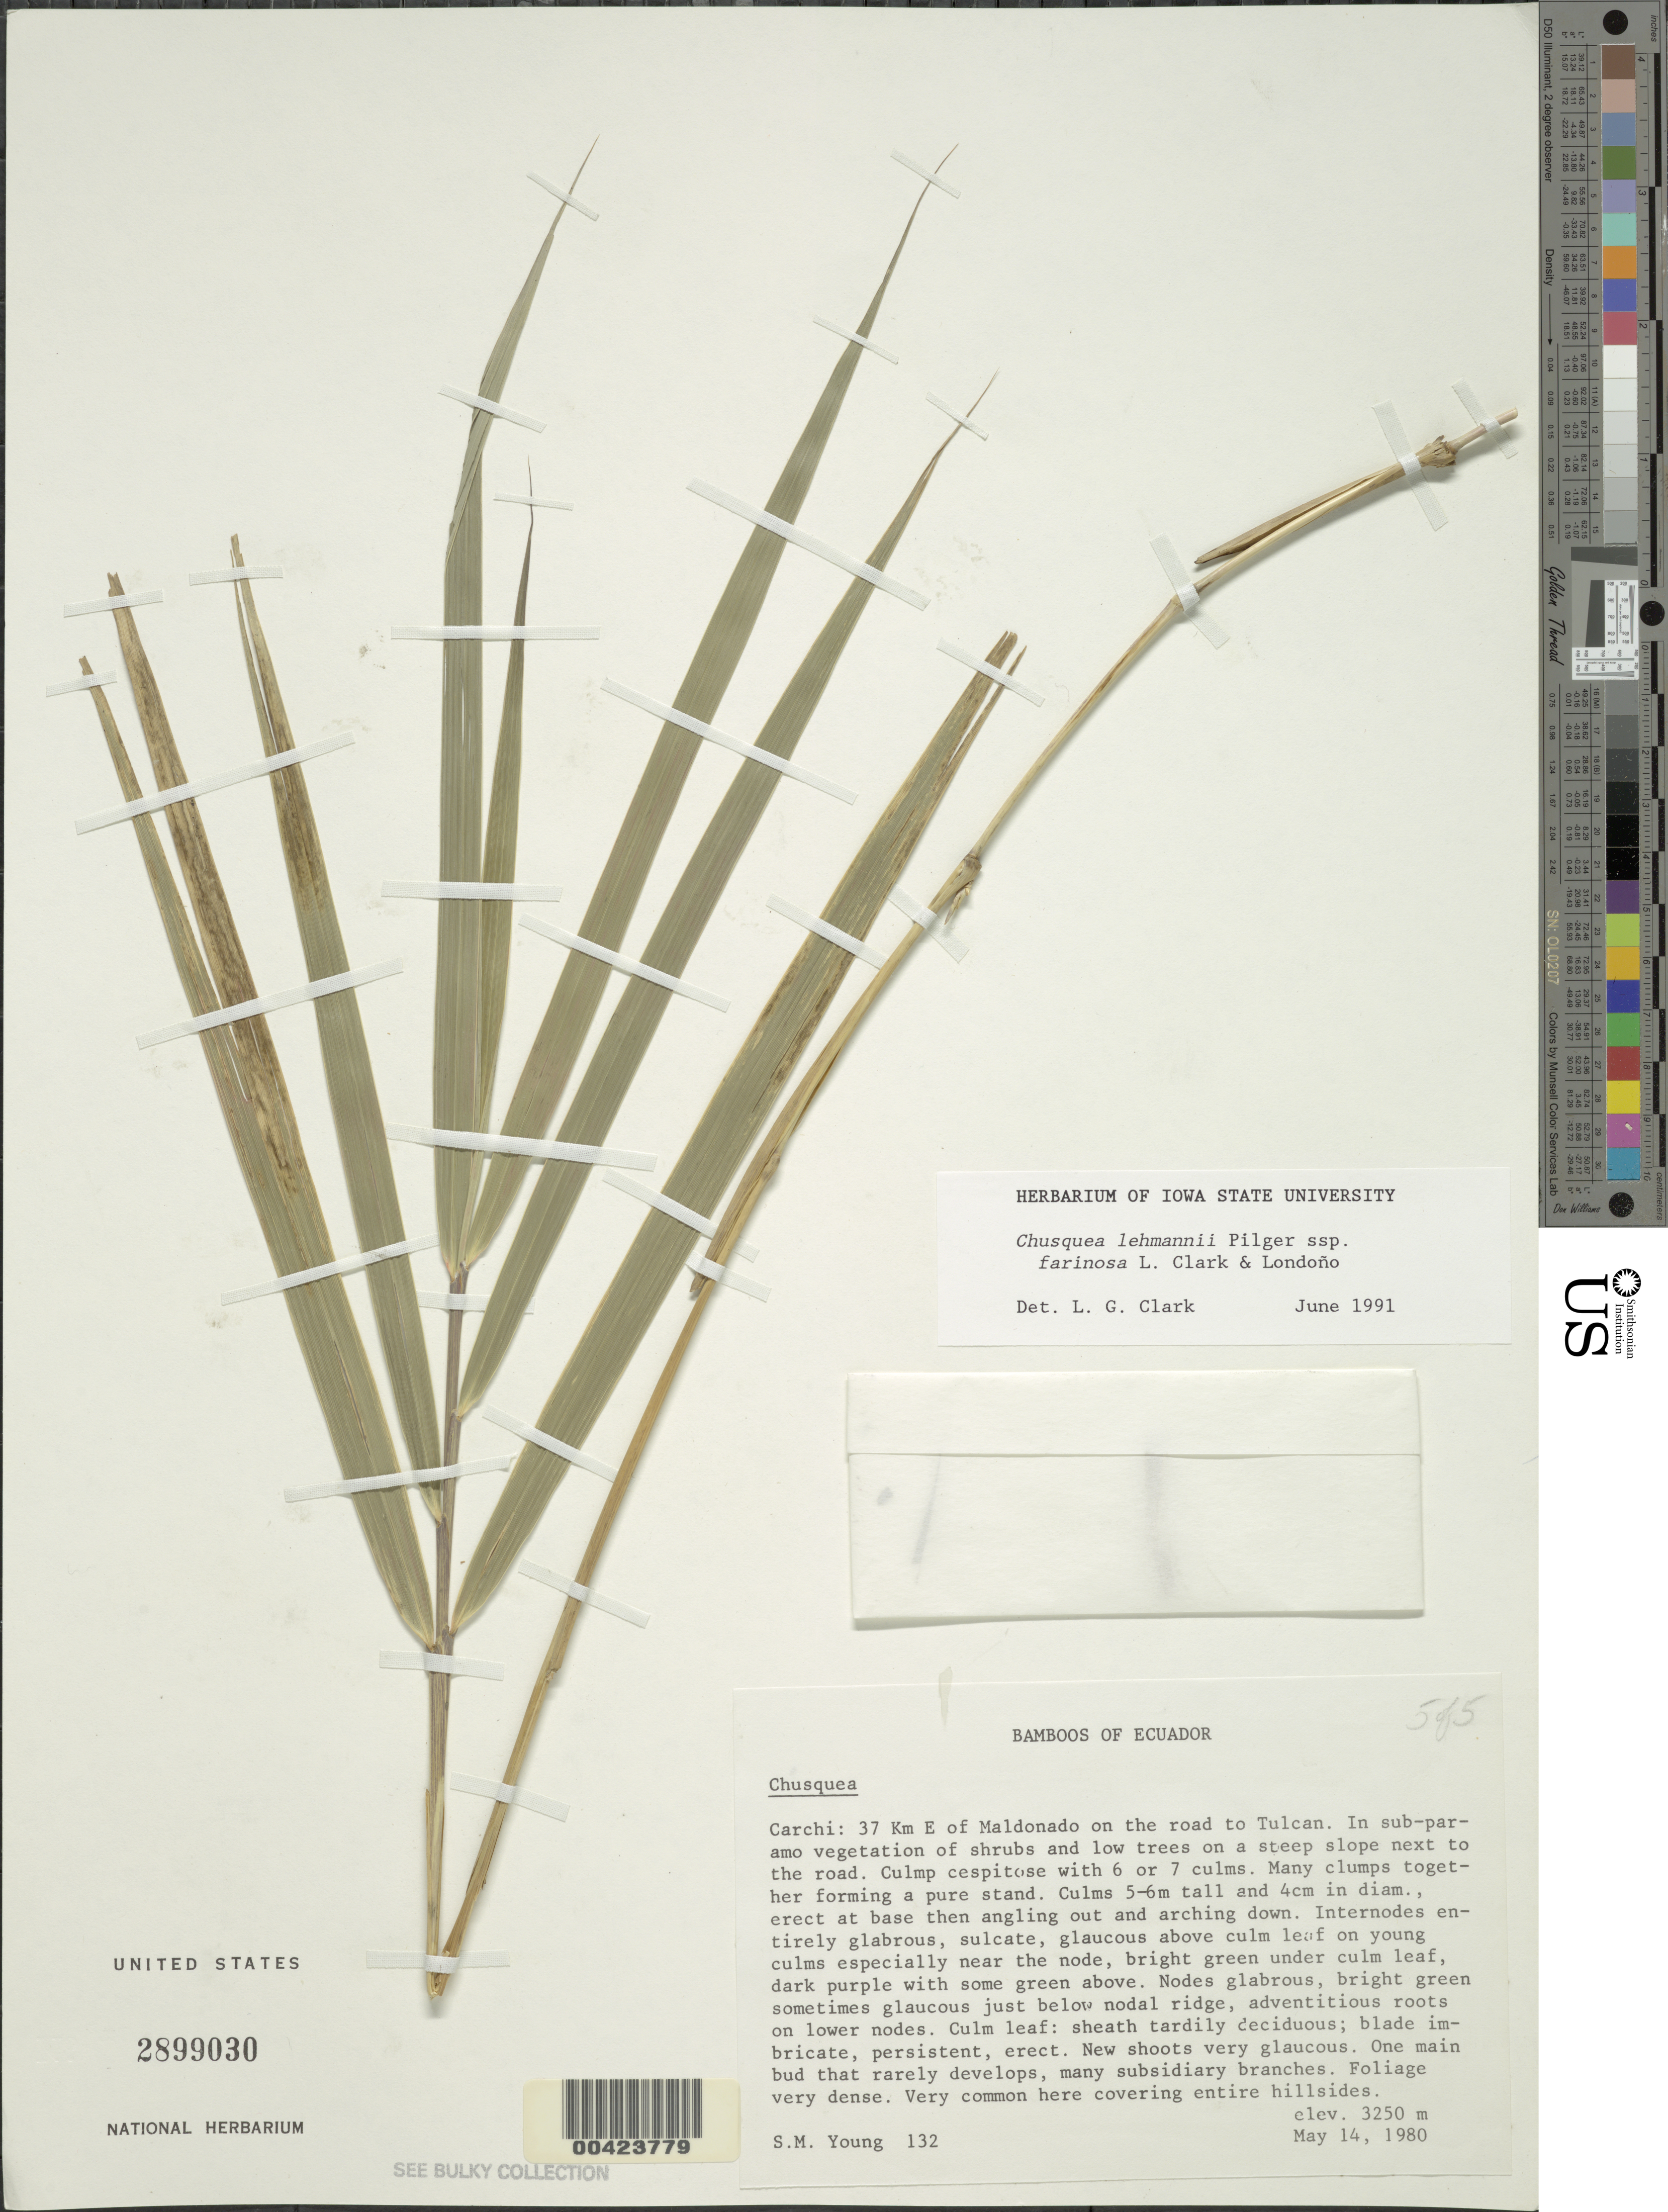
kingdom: Plantae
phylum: Tracheophyta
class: Liliopsida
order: Poales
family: Poaceae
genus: Chusquea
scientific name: Chusquea lehmannii subsp. farinosa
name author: L.G. Clark & Londoño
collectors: S. Young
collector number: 132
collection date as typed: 14 May 1980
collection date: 1980-05-14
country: Ecuador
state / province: Carchi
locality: Maldonado, 37 km E of ; on road to Tulcan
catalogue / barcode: US 2899030